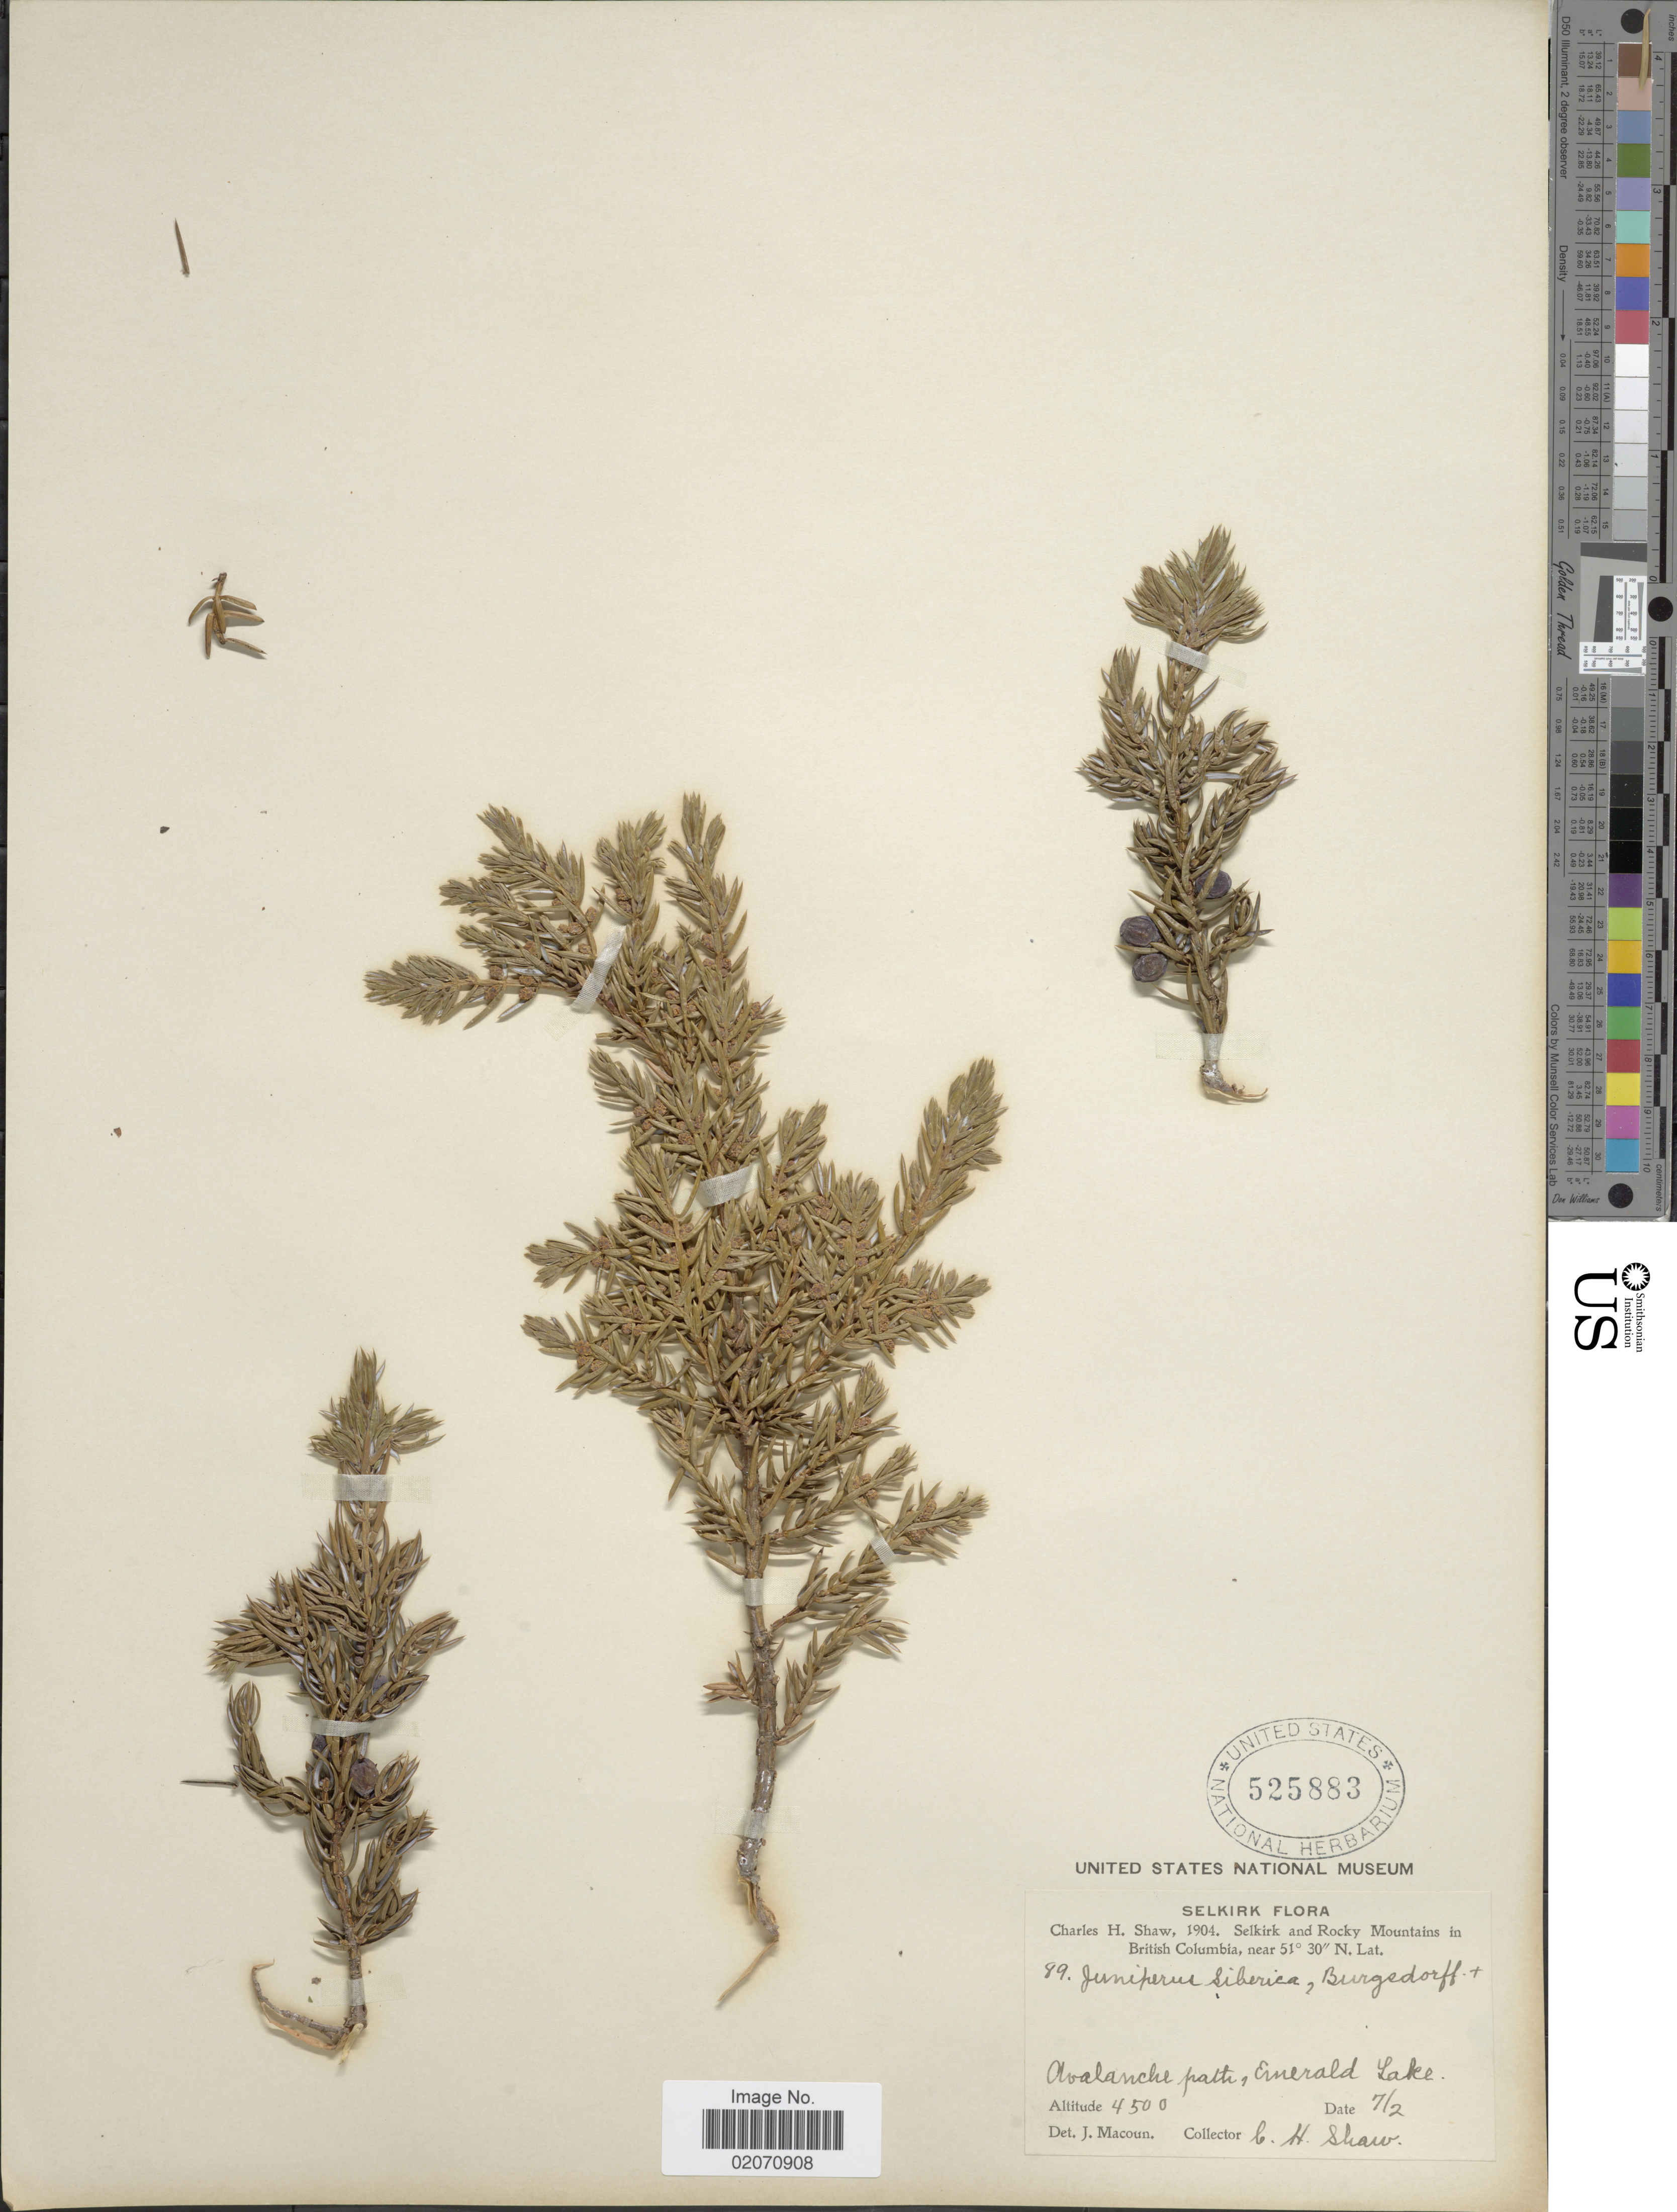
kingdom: Plantae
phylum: Tracheophyta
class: Pinopsida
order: Pinales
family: Cupressaceae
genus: Juniperus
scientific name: Juniperus communis subsp. nana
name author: (Willd.) Syme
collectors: C. H. Shaw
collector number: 89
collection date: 1904-02-07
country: Canada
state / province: British Columbia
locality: Selkirk and Rocky mountains, Abalanche patti, Emerald lake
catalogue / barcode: US 525883